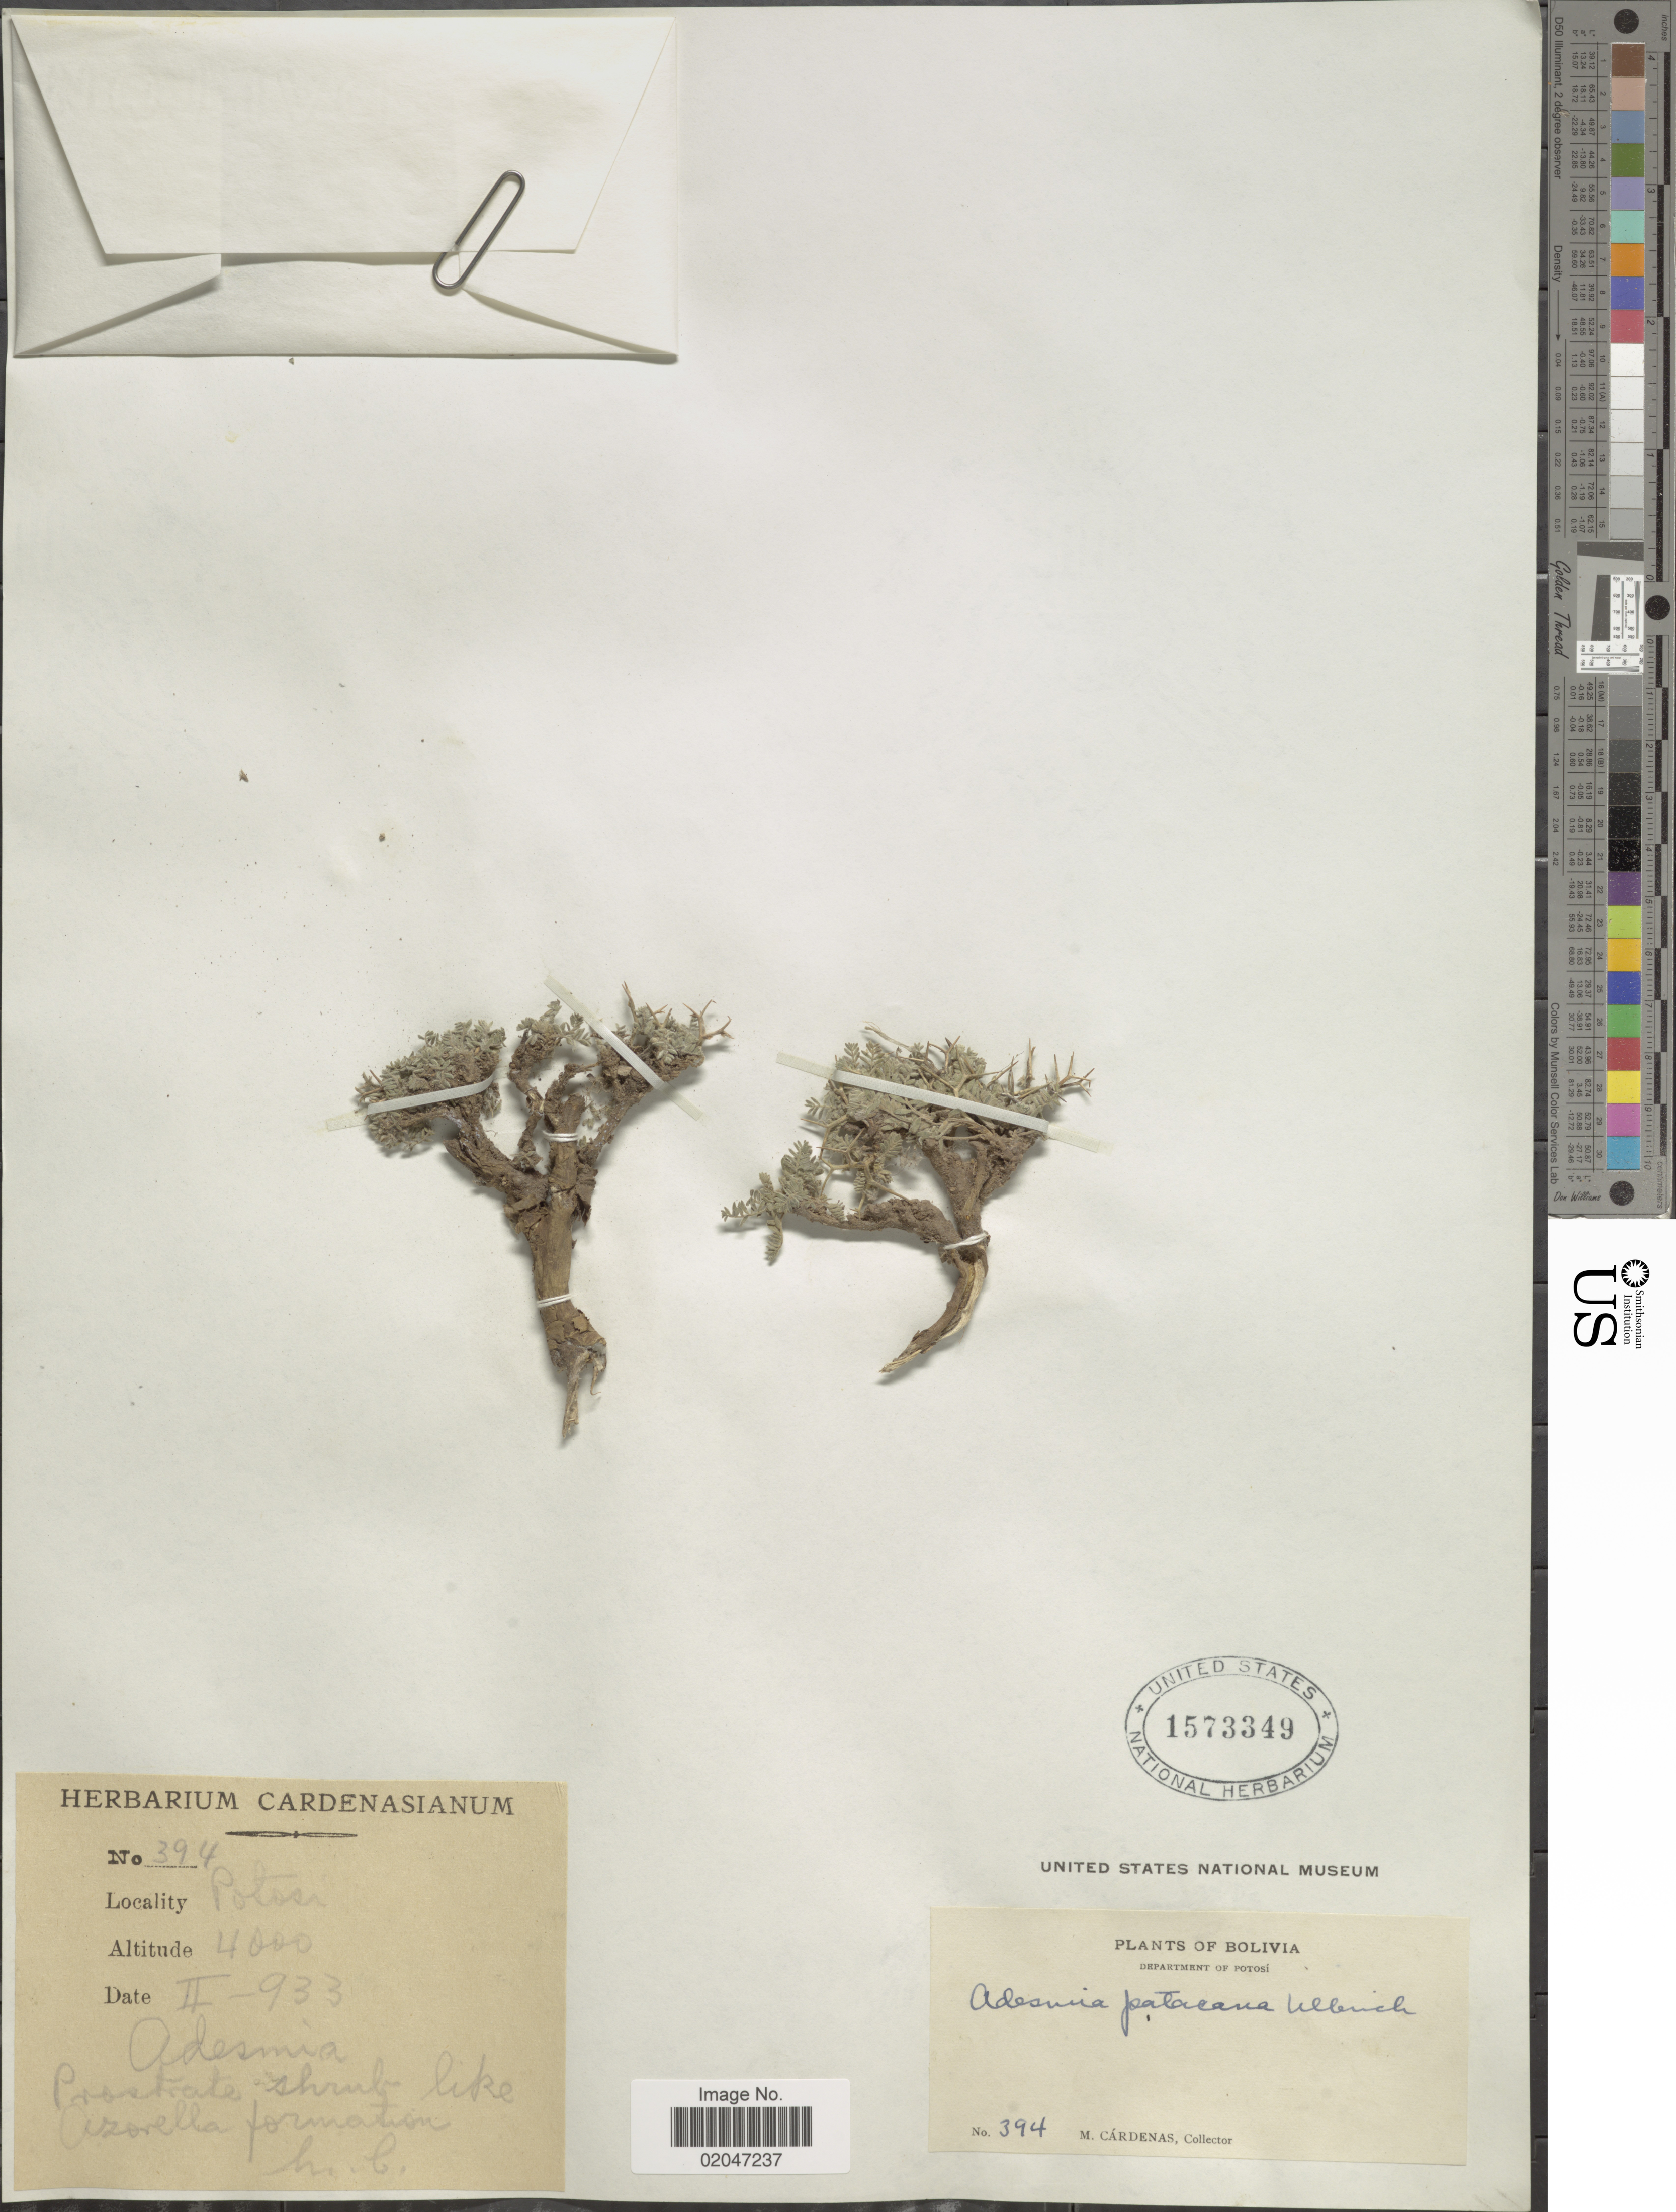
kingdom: Plantae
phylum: Tracheophyta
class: Magnoliopsida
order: Fabales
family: Fabaceae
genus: Adesmia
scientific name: Adesmia schickendantrii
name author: Griseb.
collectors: M. Cárdenas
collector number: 394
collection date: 1933-02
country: Bolivia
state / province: Potosi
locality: Department of Potosí, Potosí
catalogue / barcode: US 1573349